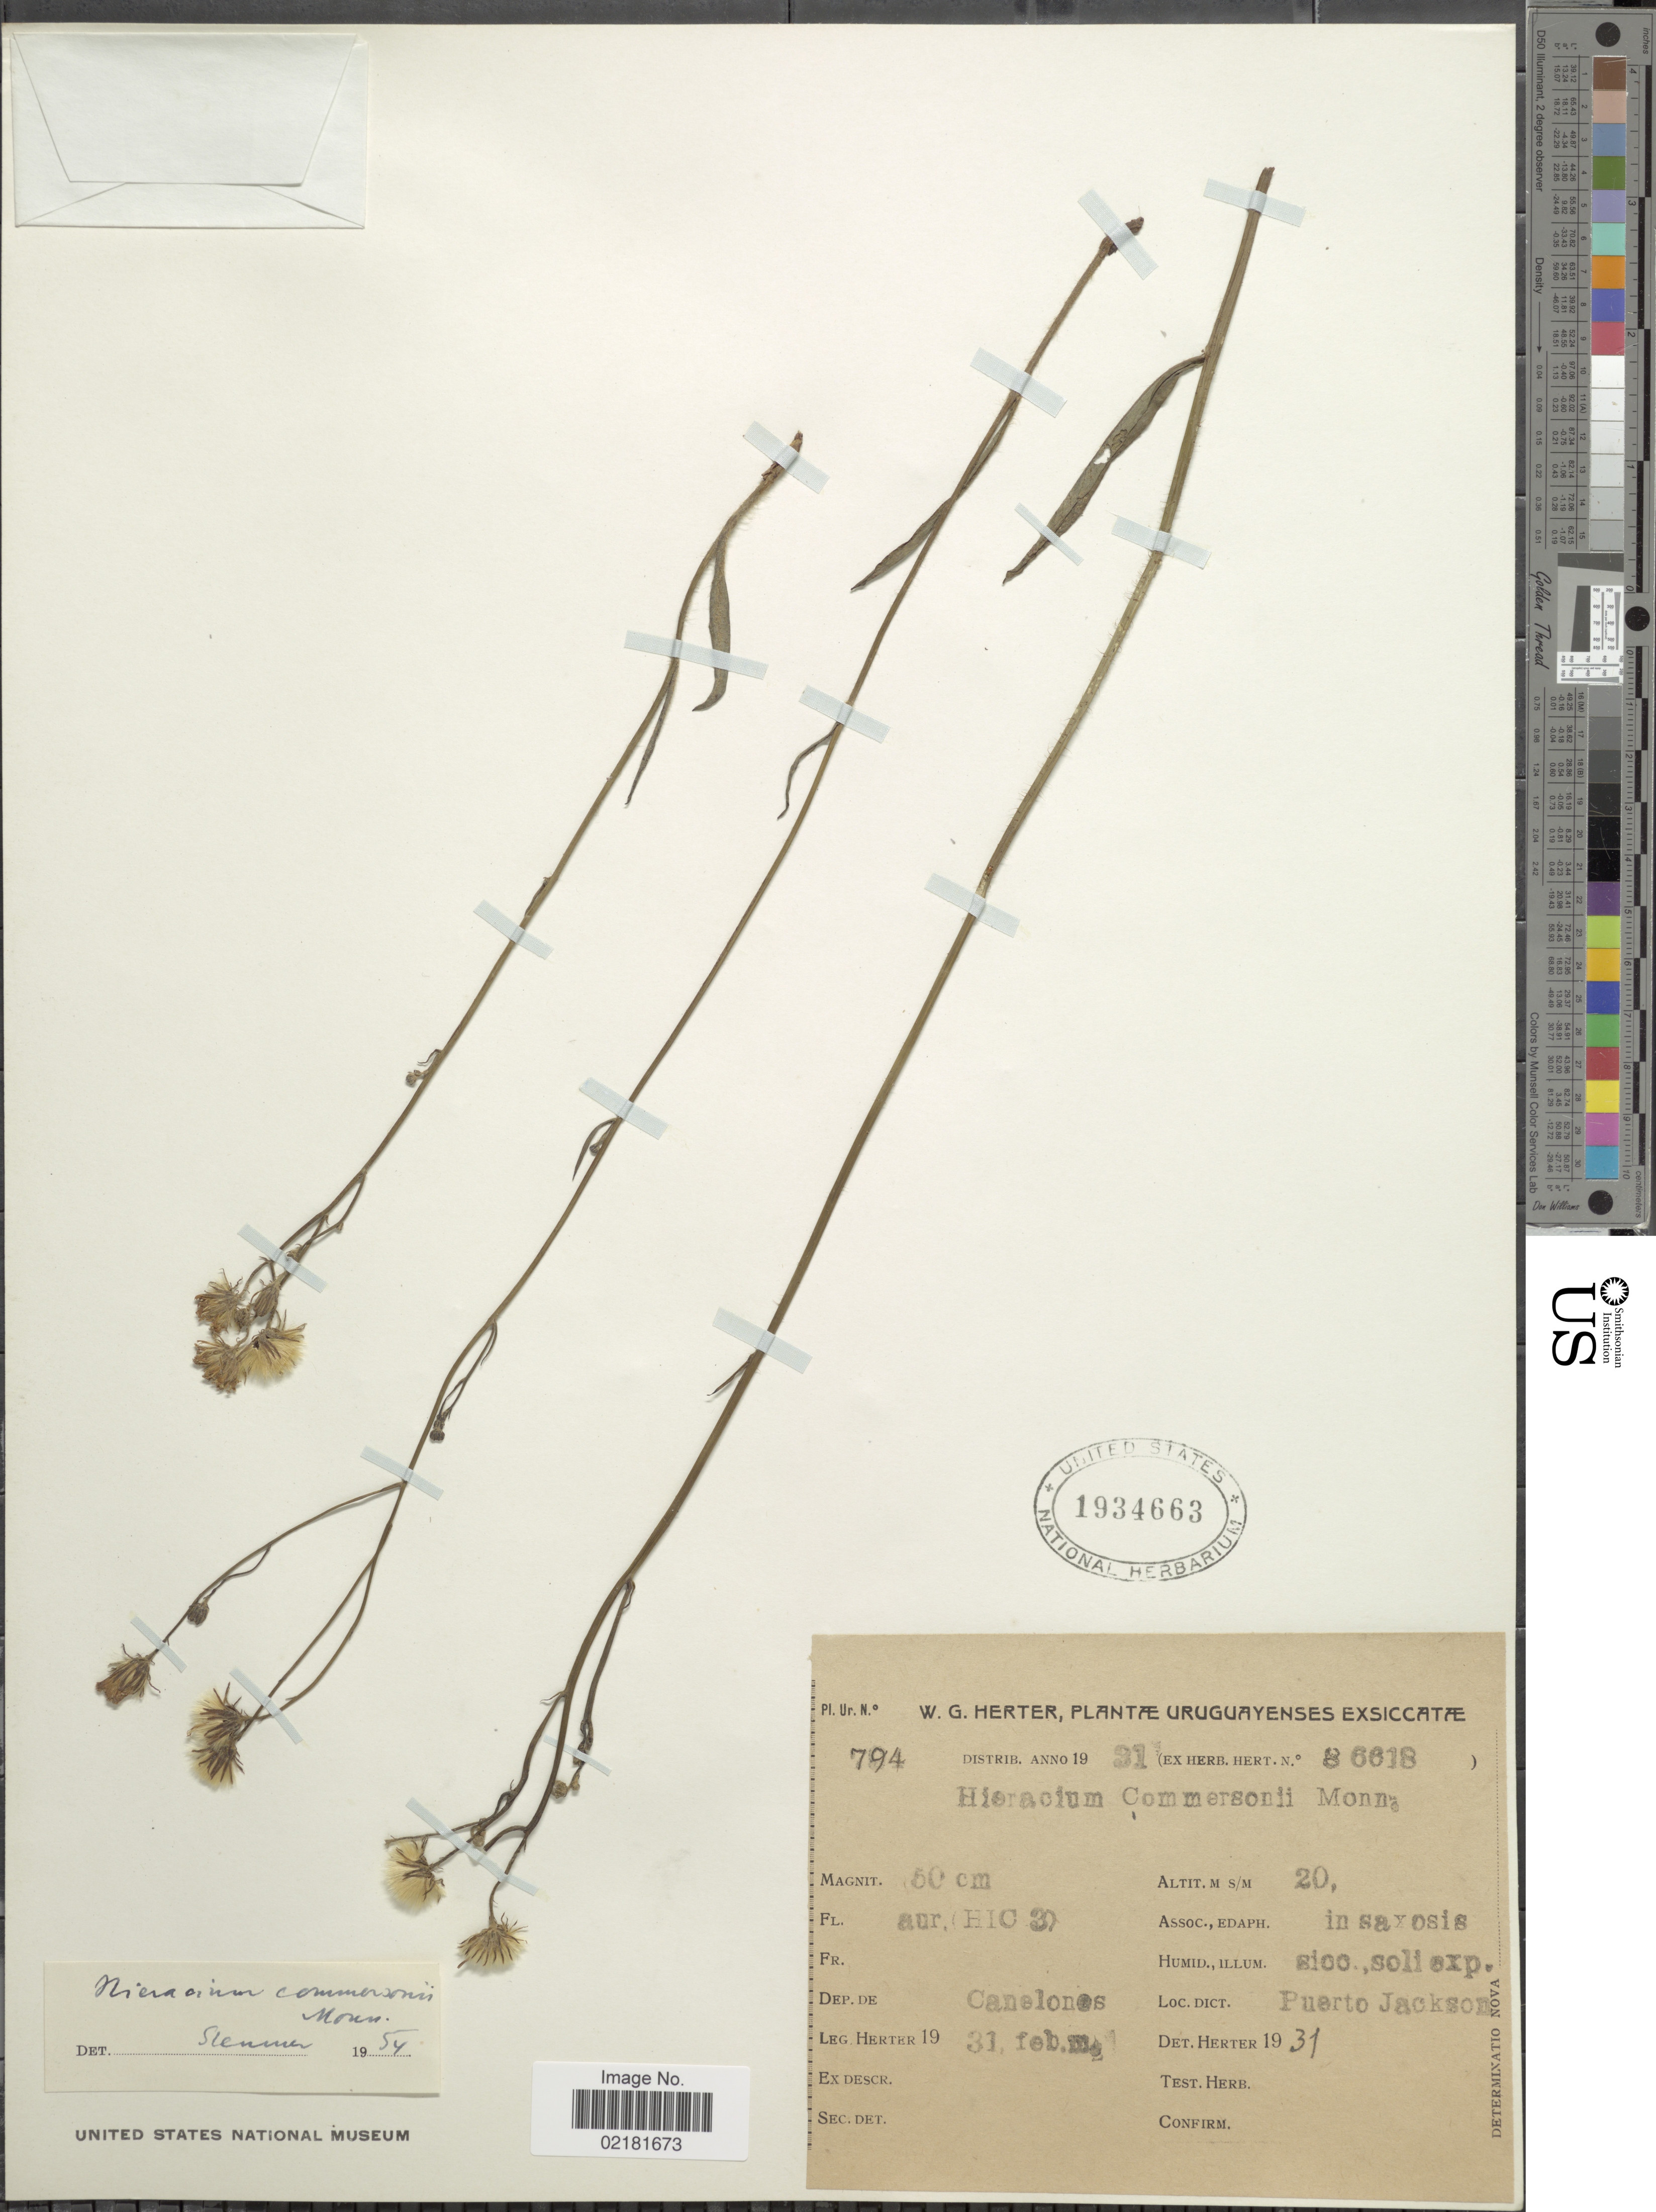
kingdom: Plantae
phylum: Tracheophyta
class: Magnoliopsida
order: Asterales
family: Asteraceae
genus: Hieracium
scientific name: Hieracium commersonii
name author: Monnier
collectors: W. G. Herter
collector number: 794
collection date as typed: Transcribed d/m/y: 31/2/1931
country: Uruguay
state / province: Canelones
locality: Puerto Jackson.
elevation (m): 20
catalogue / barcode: US 1934663